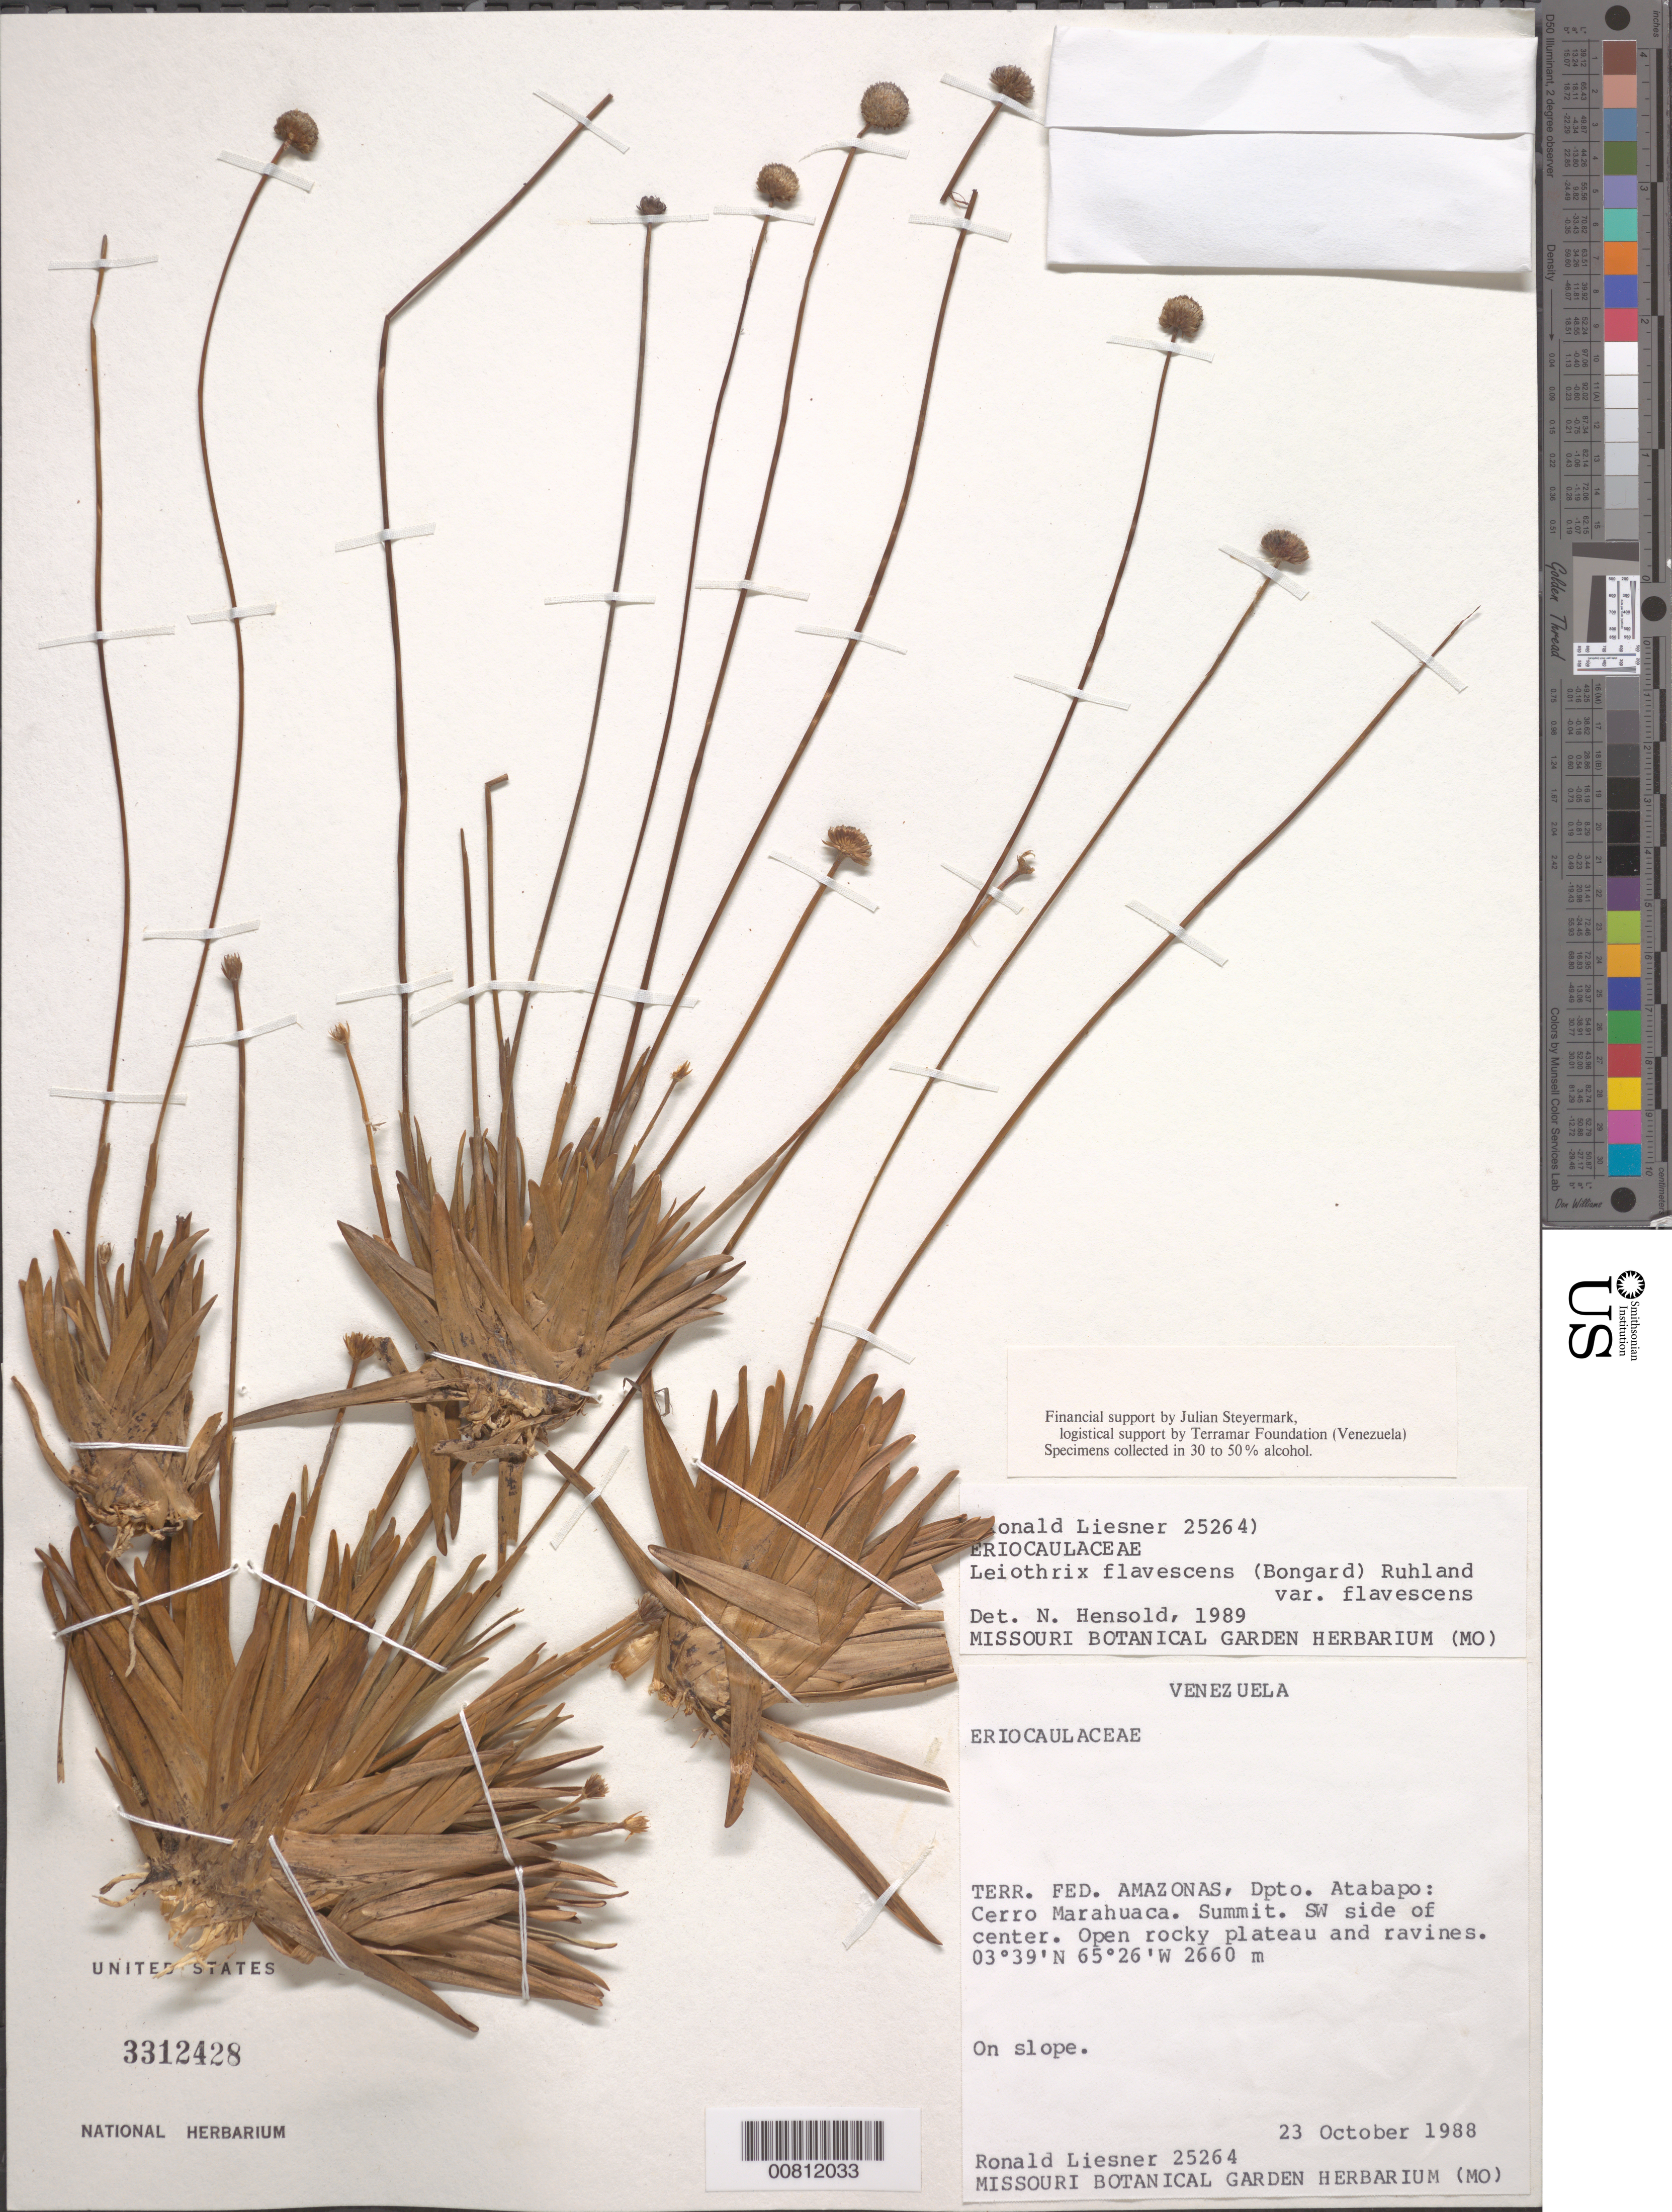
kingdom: Plantae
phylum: Tracheophyta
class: Liliopsida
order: Poales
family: Eriocaulaceae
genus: Leiothrix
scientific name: Leiothrix flavescens var. flavescens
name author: (Bong.) Ruhland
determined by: Giulietti, A. M.; Hensold, N.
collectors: R. L. Liesner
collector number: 25264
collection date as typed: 23-Oct-88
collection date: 1988-10-23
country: Venezuela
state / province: Amazonas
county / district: Atabapo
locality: Cerro Marahuaca, summit, SW side of center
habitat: Open rocky plateau and ravines; on slope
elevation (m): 2660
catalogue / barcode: US 3312428